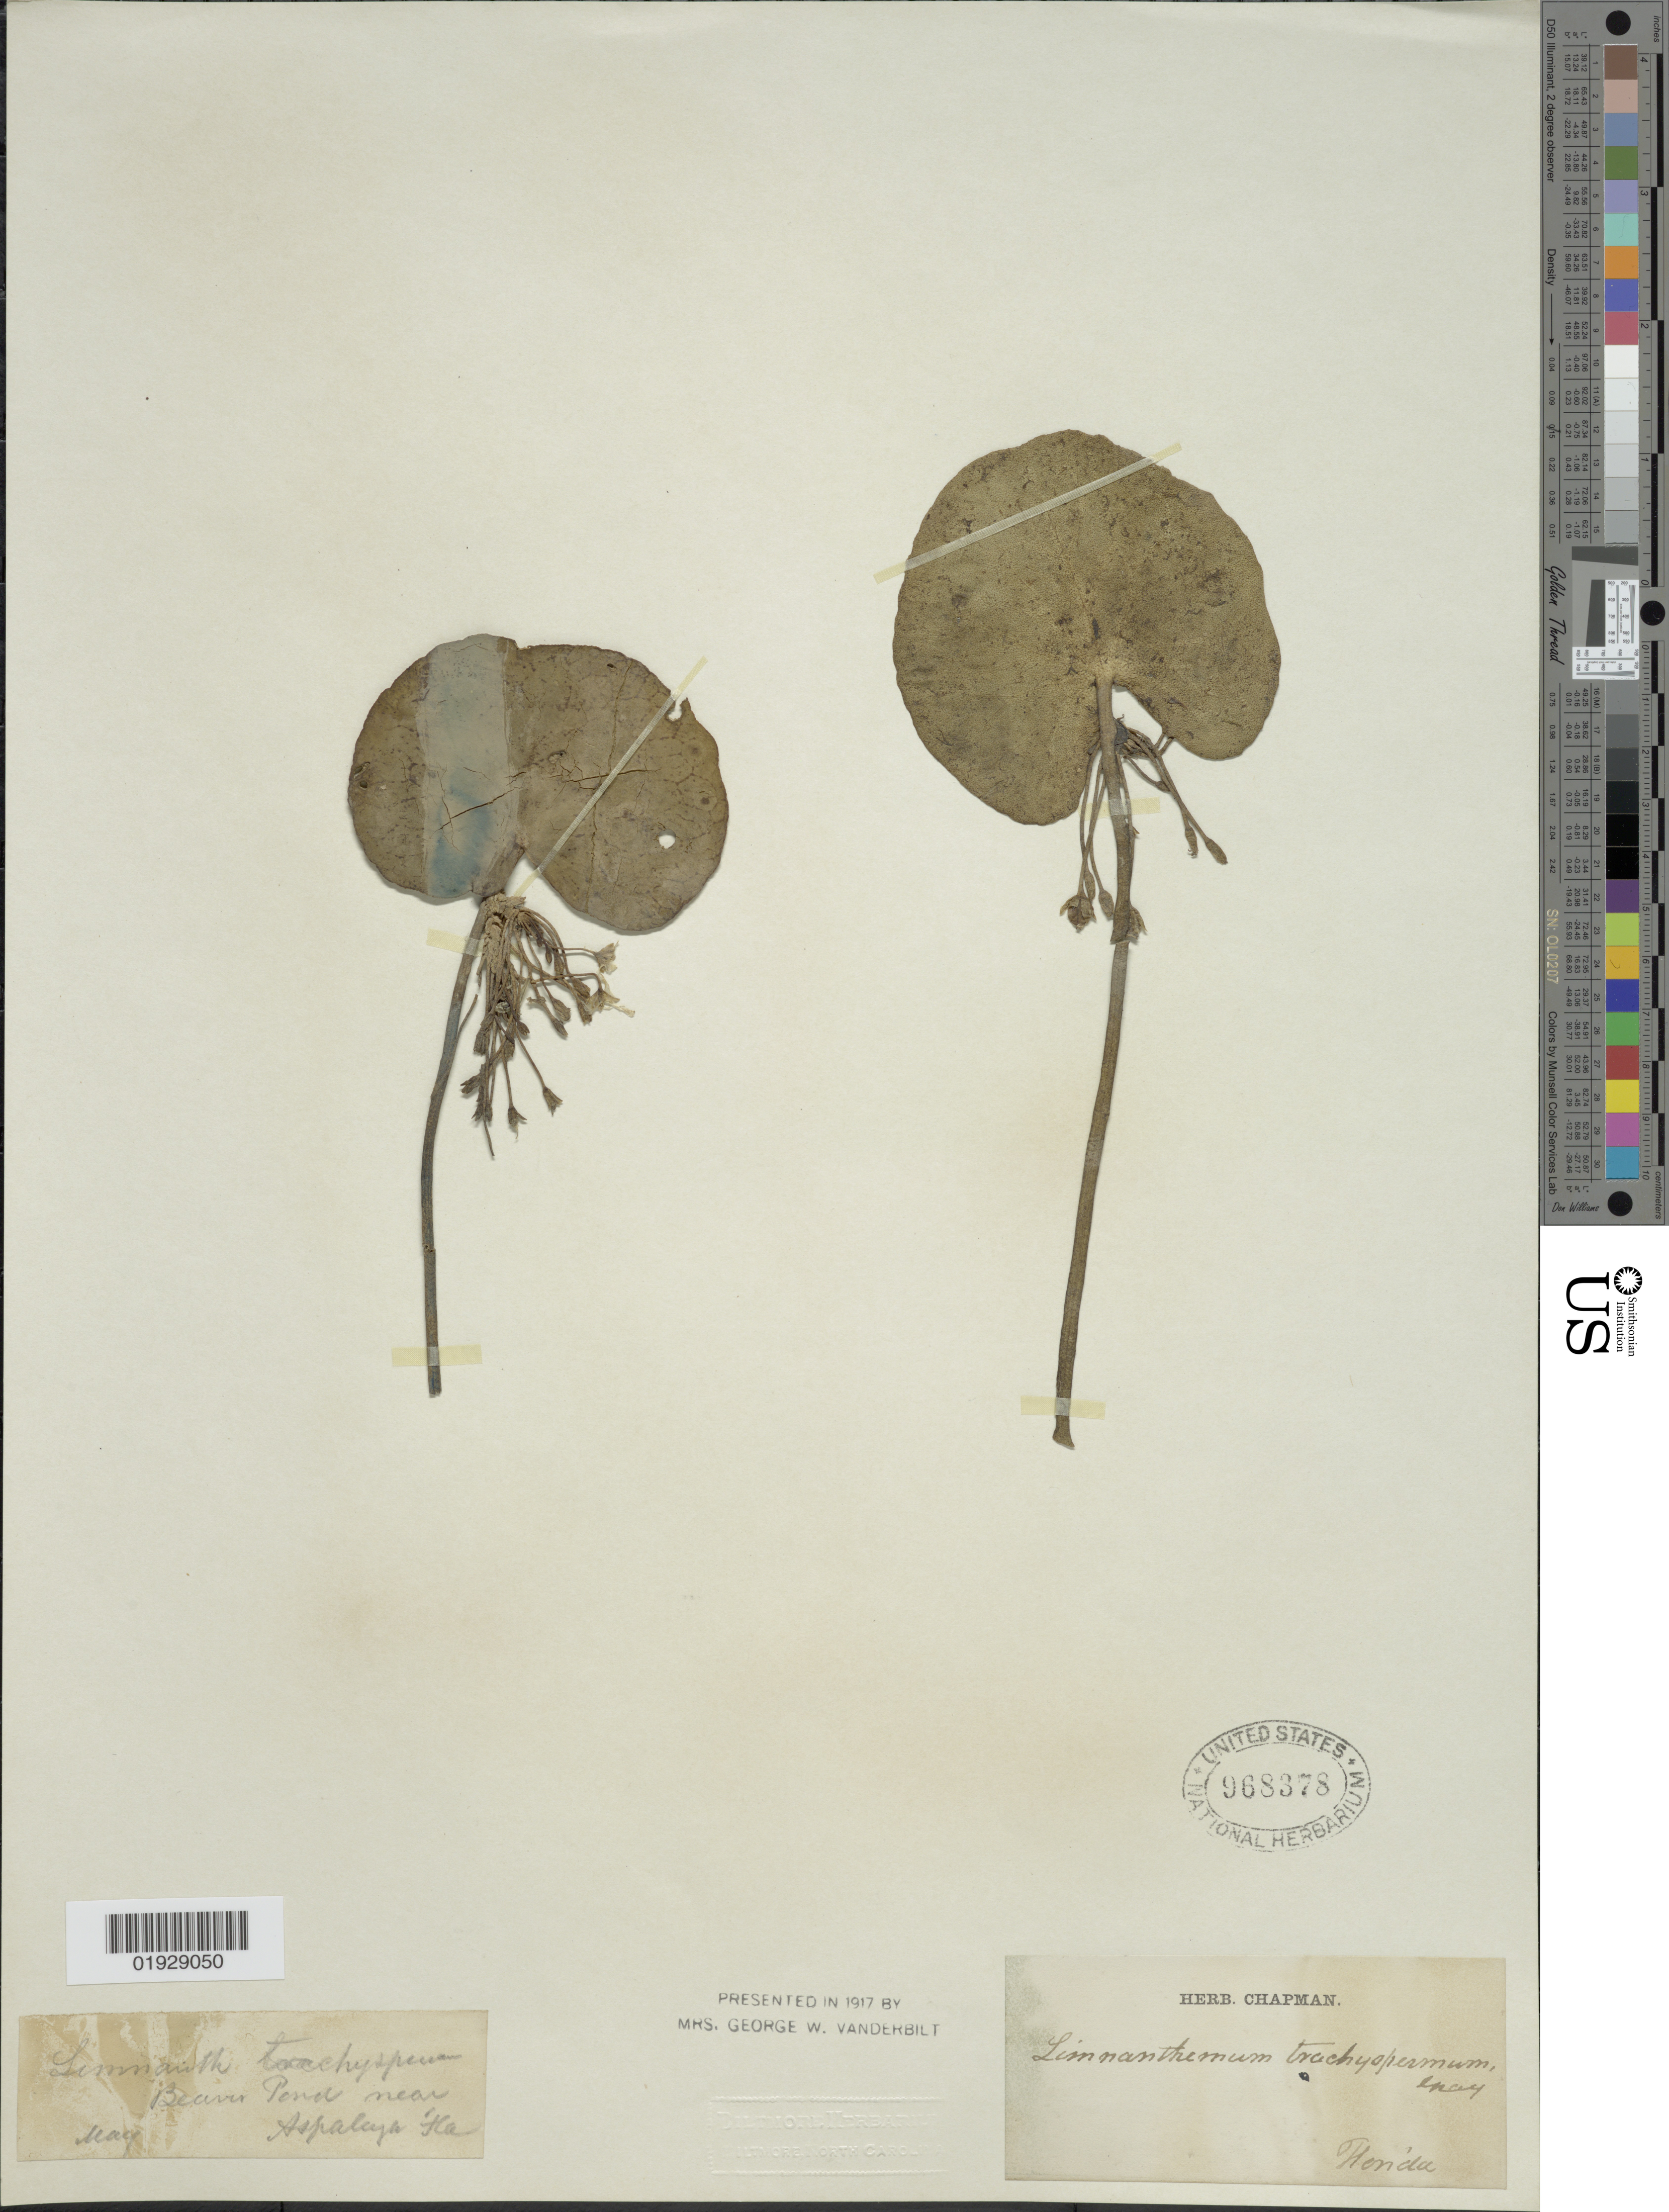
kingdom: Plantae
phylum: Tracheophyta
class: Magnoliopsida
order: Asterales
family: Menyanthaceae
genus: Nymphoides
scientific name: Nymphoides aquatica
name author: (J.F. Gmel.) Kuntze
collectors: ex herb. Chapman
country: United States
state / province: Florida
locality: Beaver Pond near Aspalaya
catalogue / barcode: US 968378